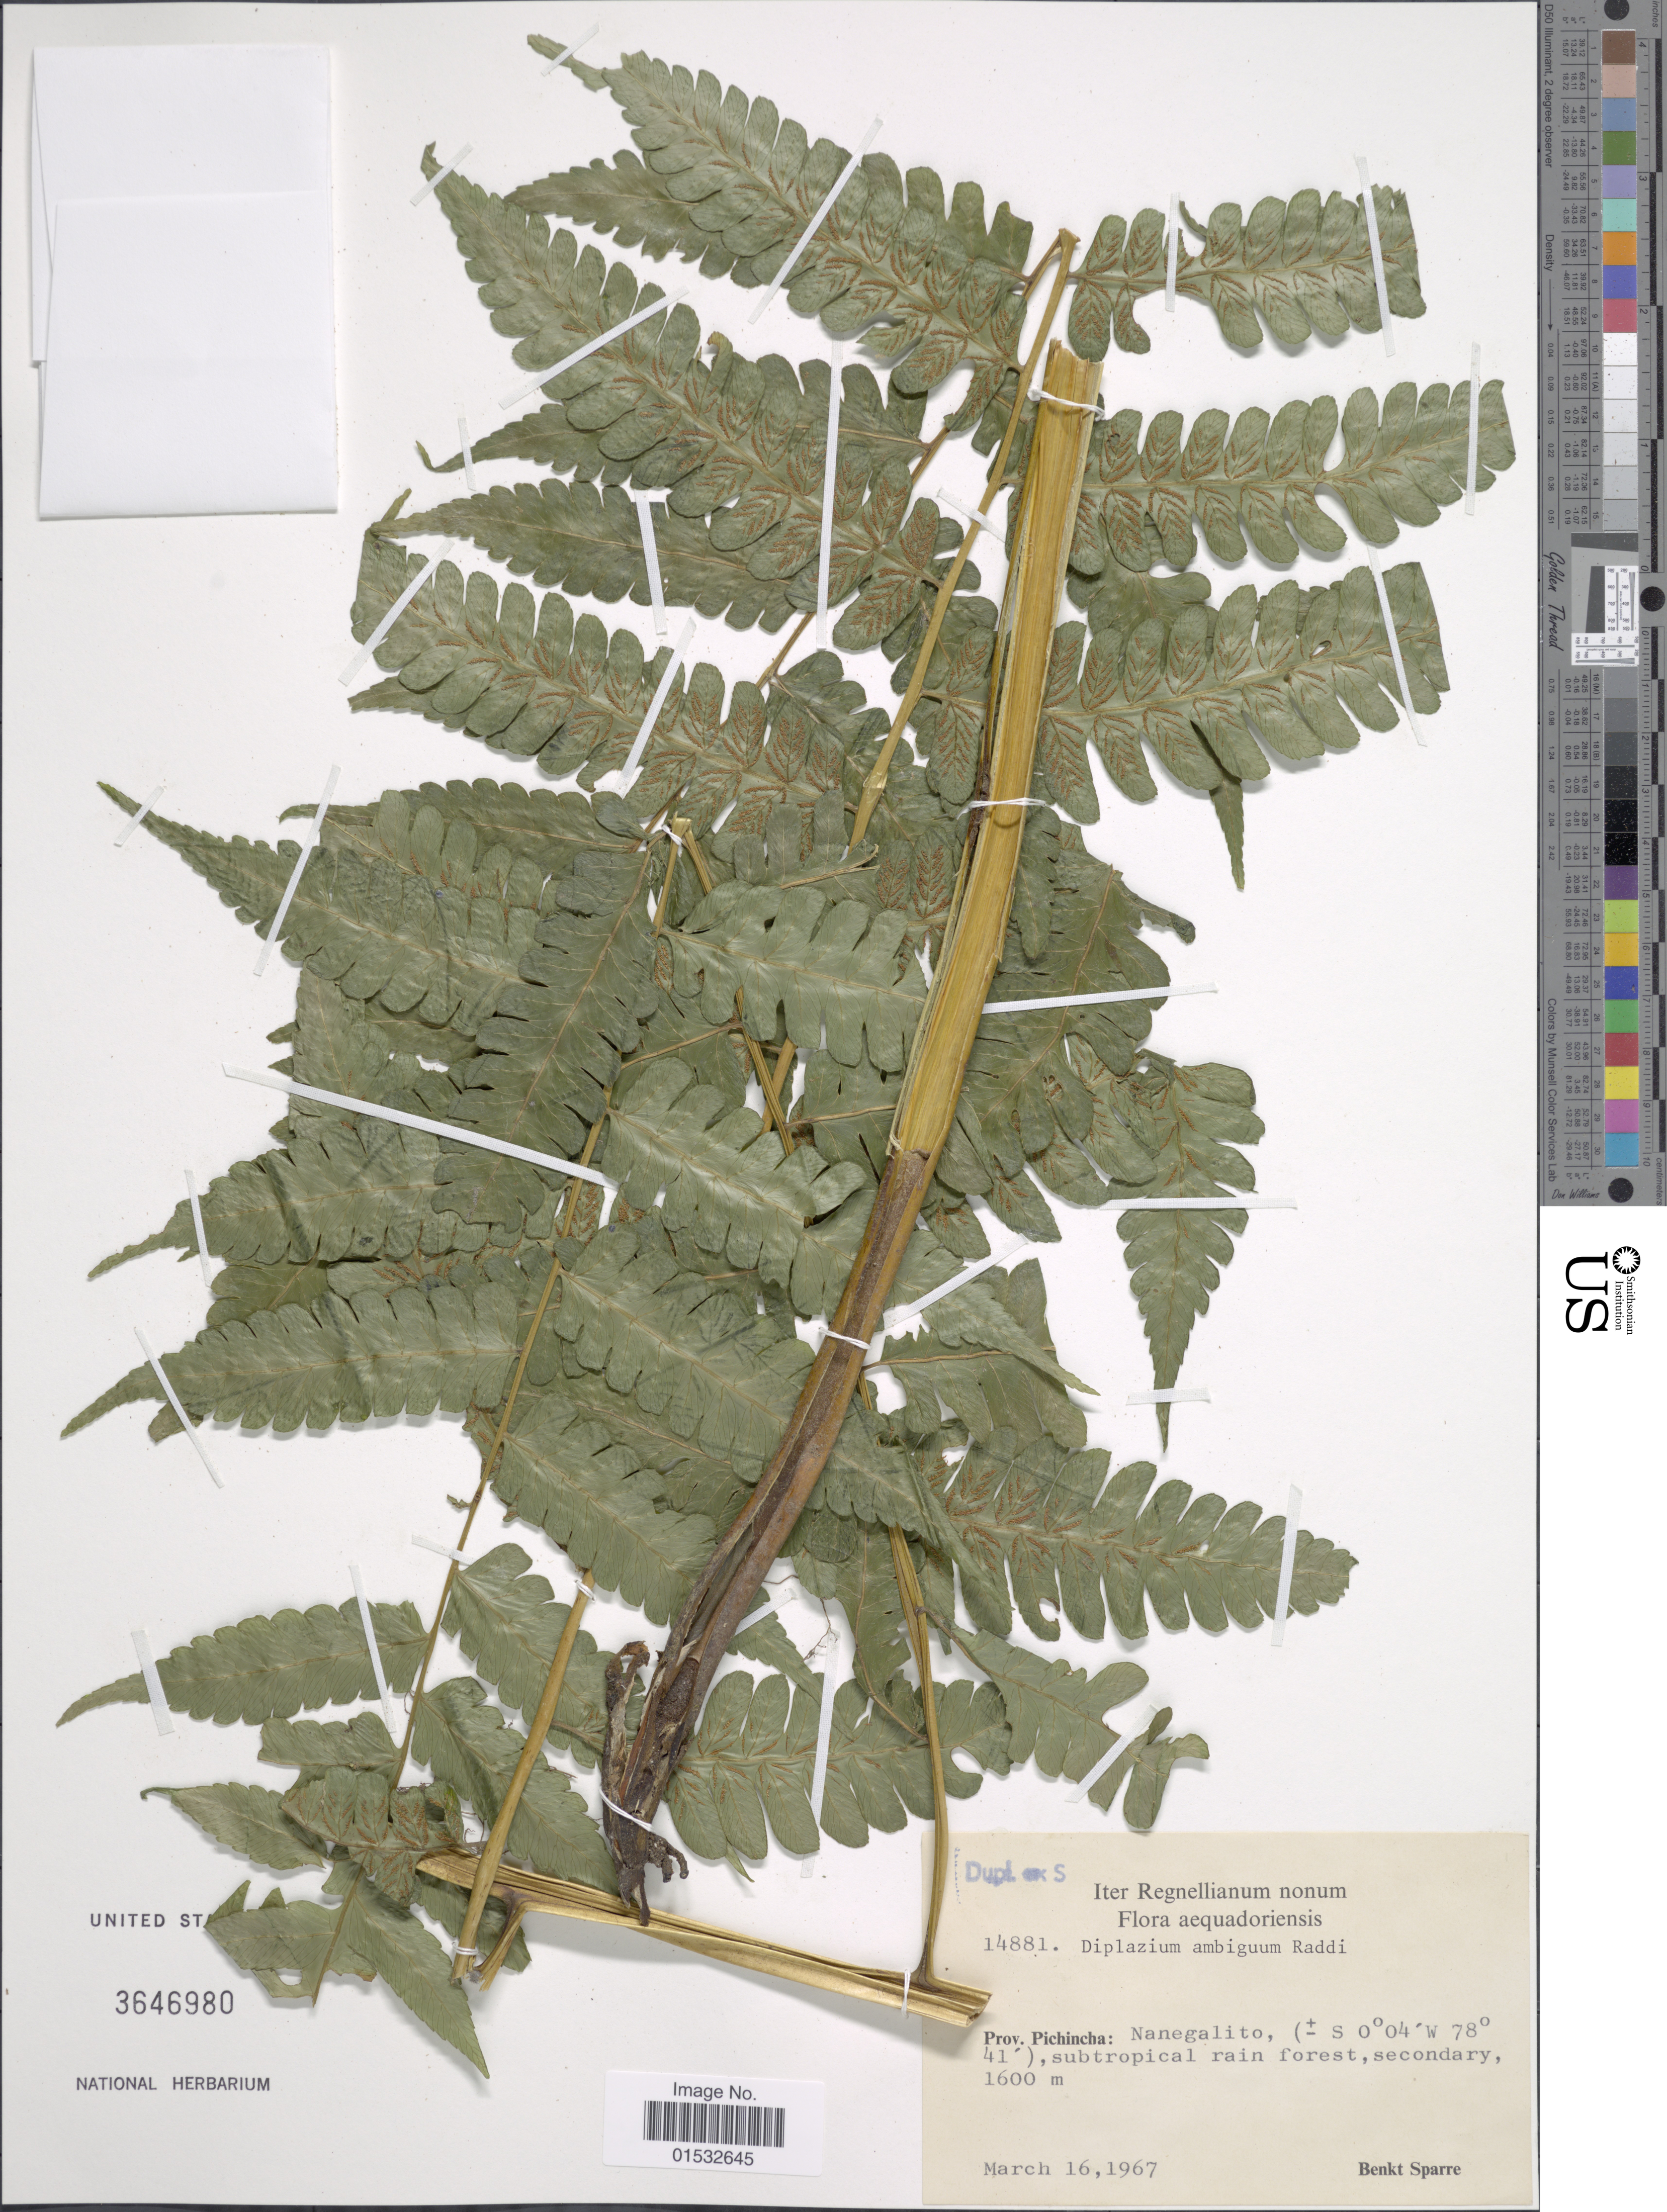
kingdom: Plantae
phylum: Tracheophyta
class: Polypodiopsida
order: Polypodiales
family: Athyriaceae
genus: Diplazium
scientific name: Diplazium ambiguum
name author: Raddi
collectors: M. Mejia & T. A. Zanoni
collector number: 4981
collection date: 1980-04-08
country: Dominican Republic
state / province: La Vega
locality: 10.7 km. W from Autopista Duarte on road to Arroyo Prieto and Eo Rio. on NE side of road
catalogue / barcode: US 3672380